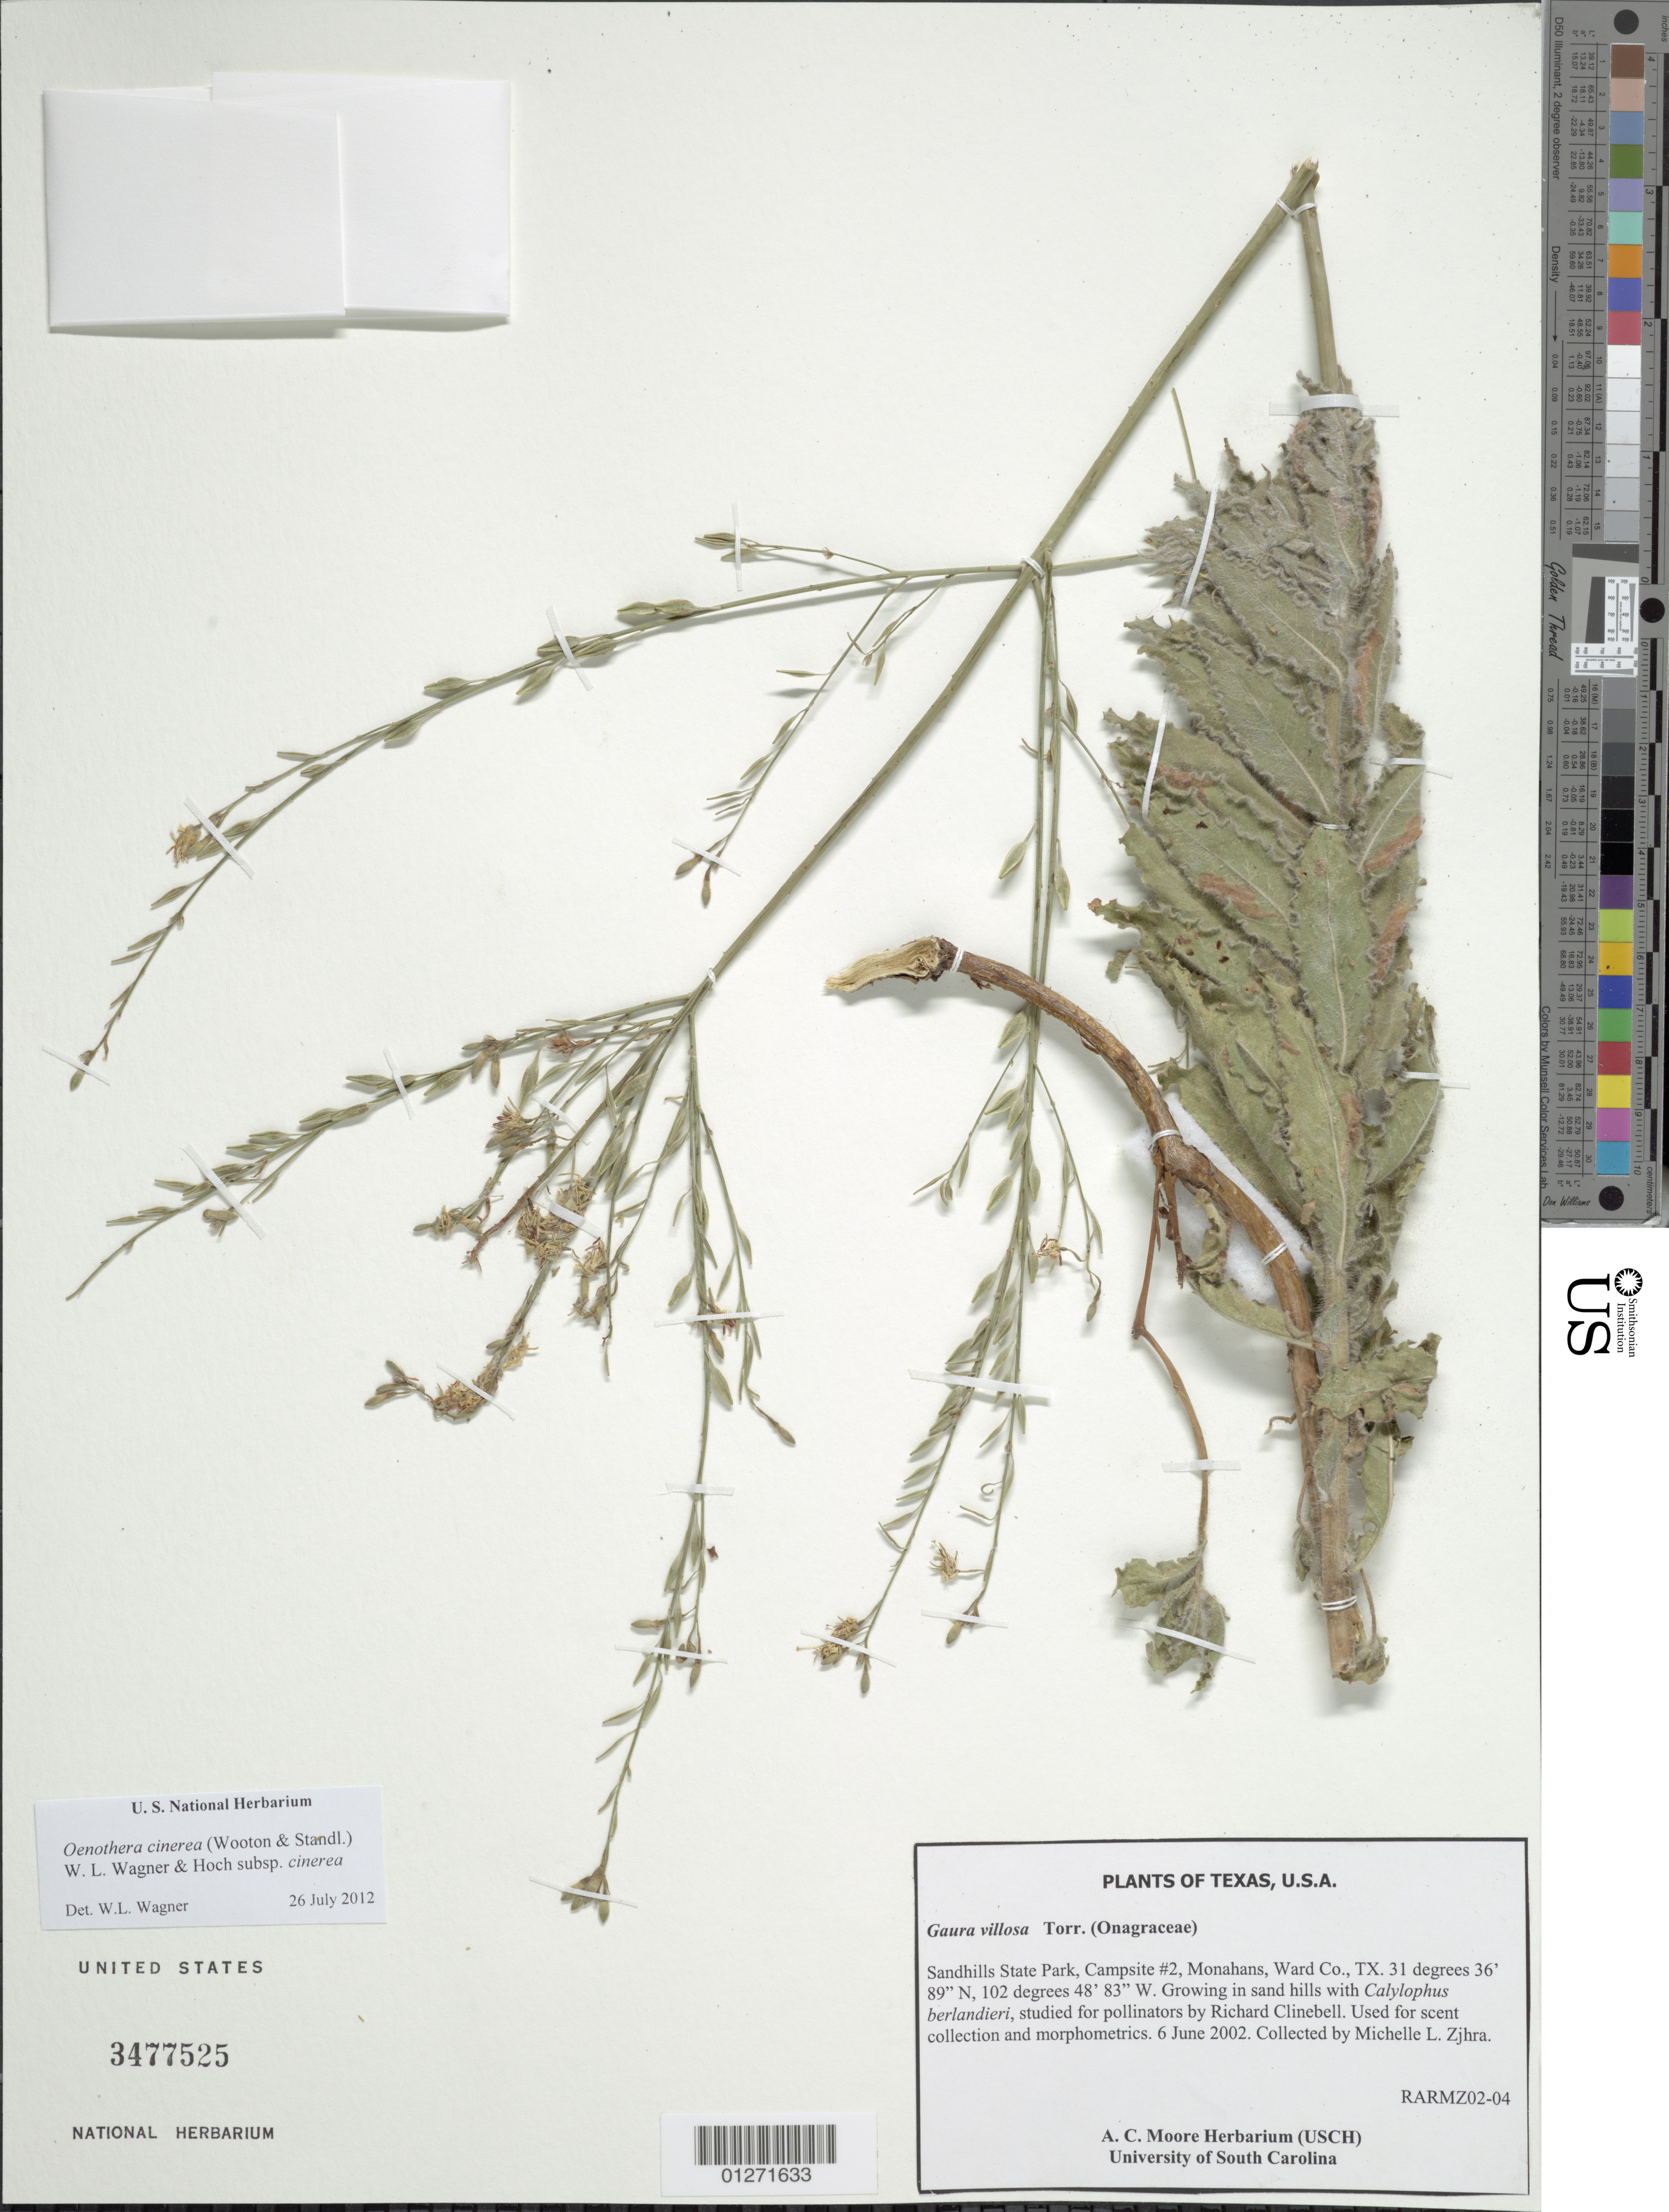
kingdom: Plantae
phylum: Tracheophyta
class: Magnoliopsida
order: Myrtales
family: Onagraceae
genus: Oenothera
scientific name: Oenothera cinerea subsp. cinerea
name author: (Wooton & Standl.) W.L. Wagner & Hoch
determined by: Wagner, W. L., (BOT), Smithsonian Institution - National Museum of Natural History (UNITED STATES)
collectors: M. Zjhra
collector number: RARMZ02-04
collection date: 2002-06-06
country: United States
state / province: Texas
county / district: Ward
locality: Monahans Sandhills State Park, Campsite #2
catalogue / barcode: US 3477525